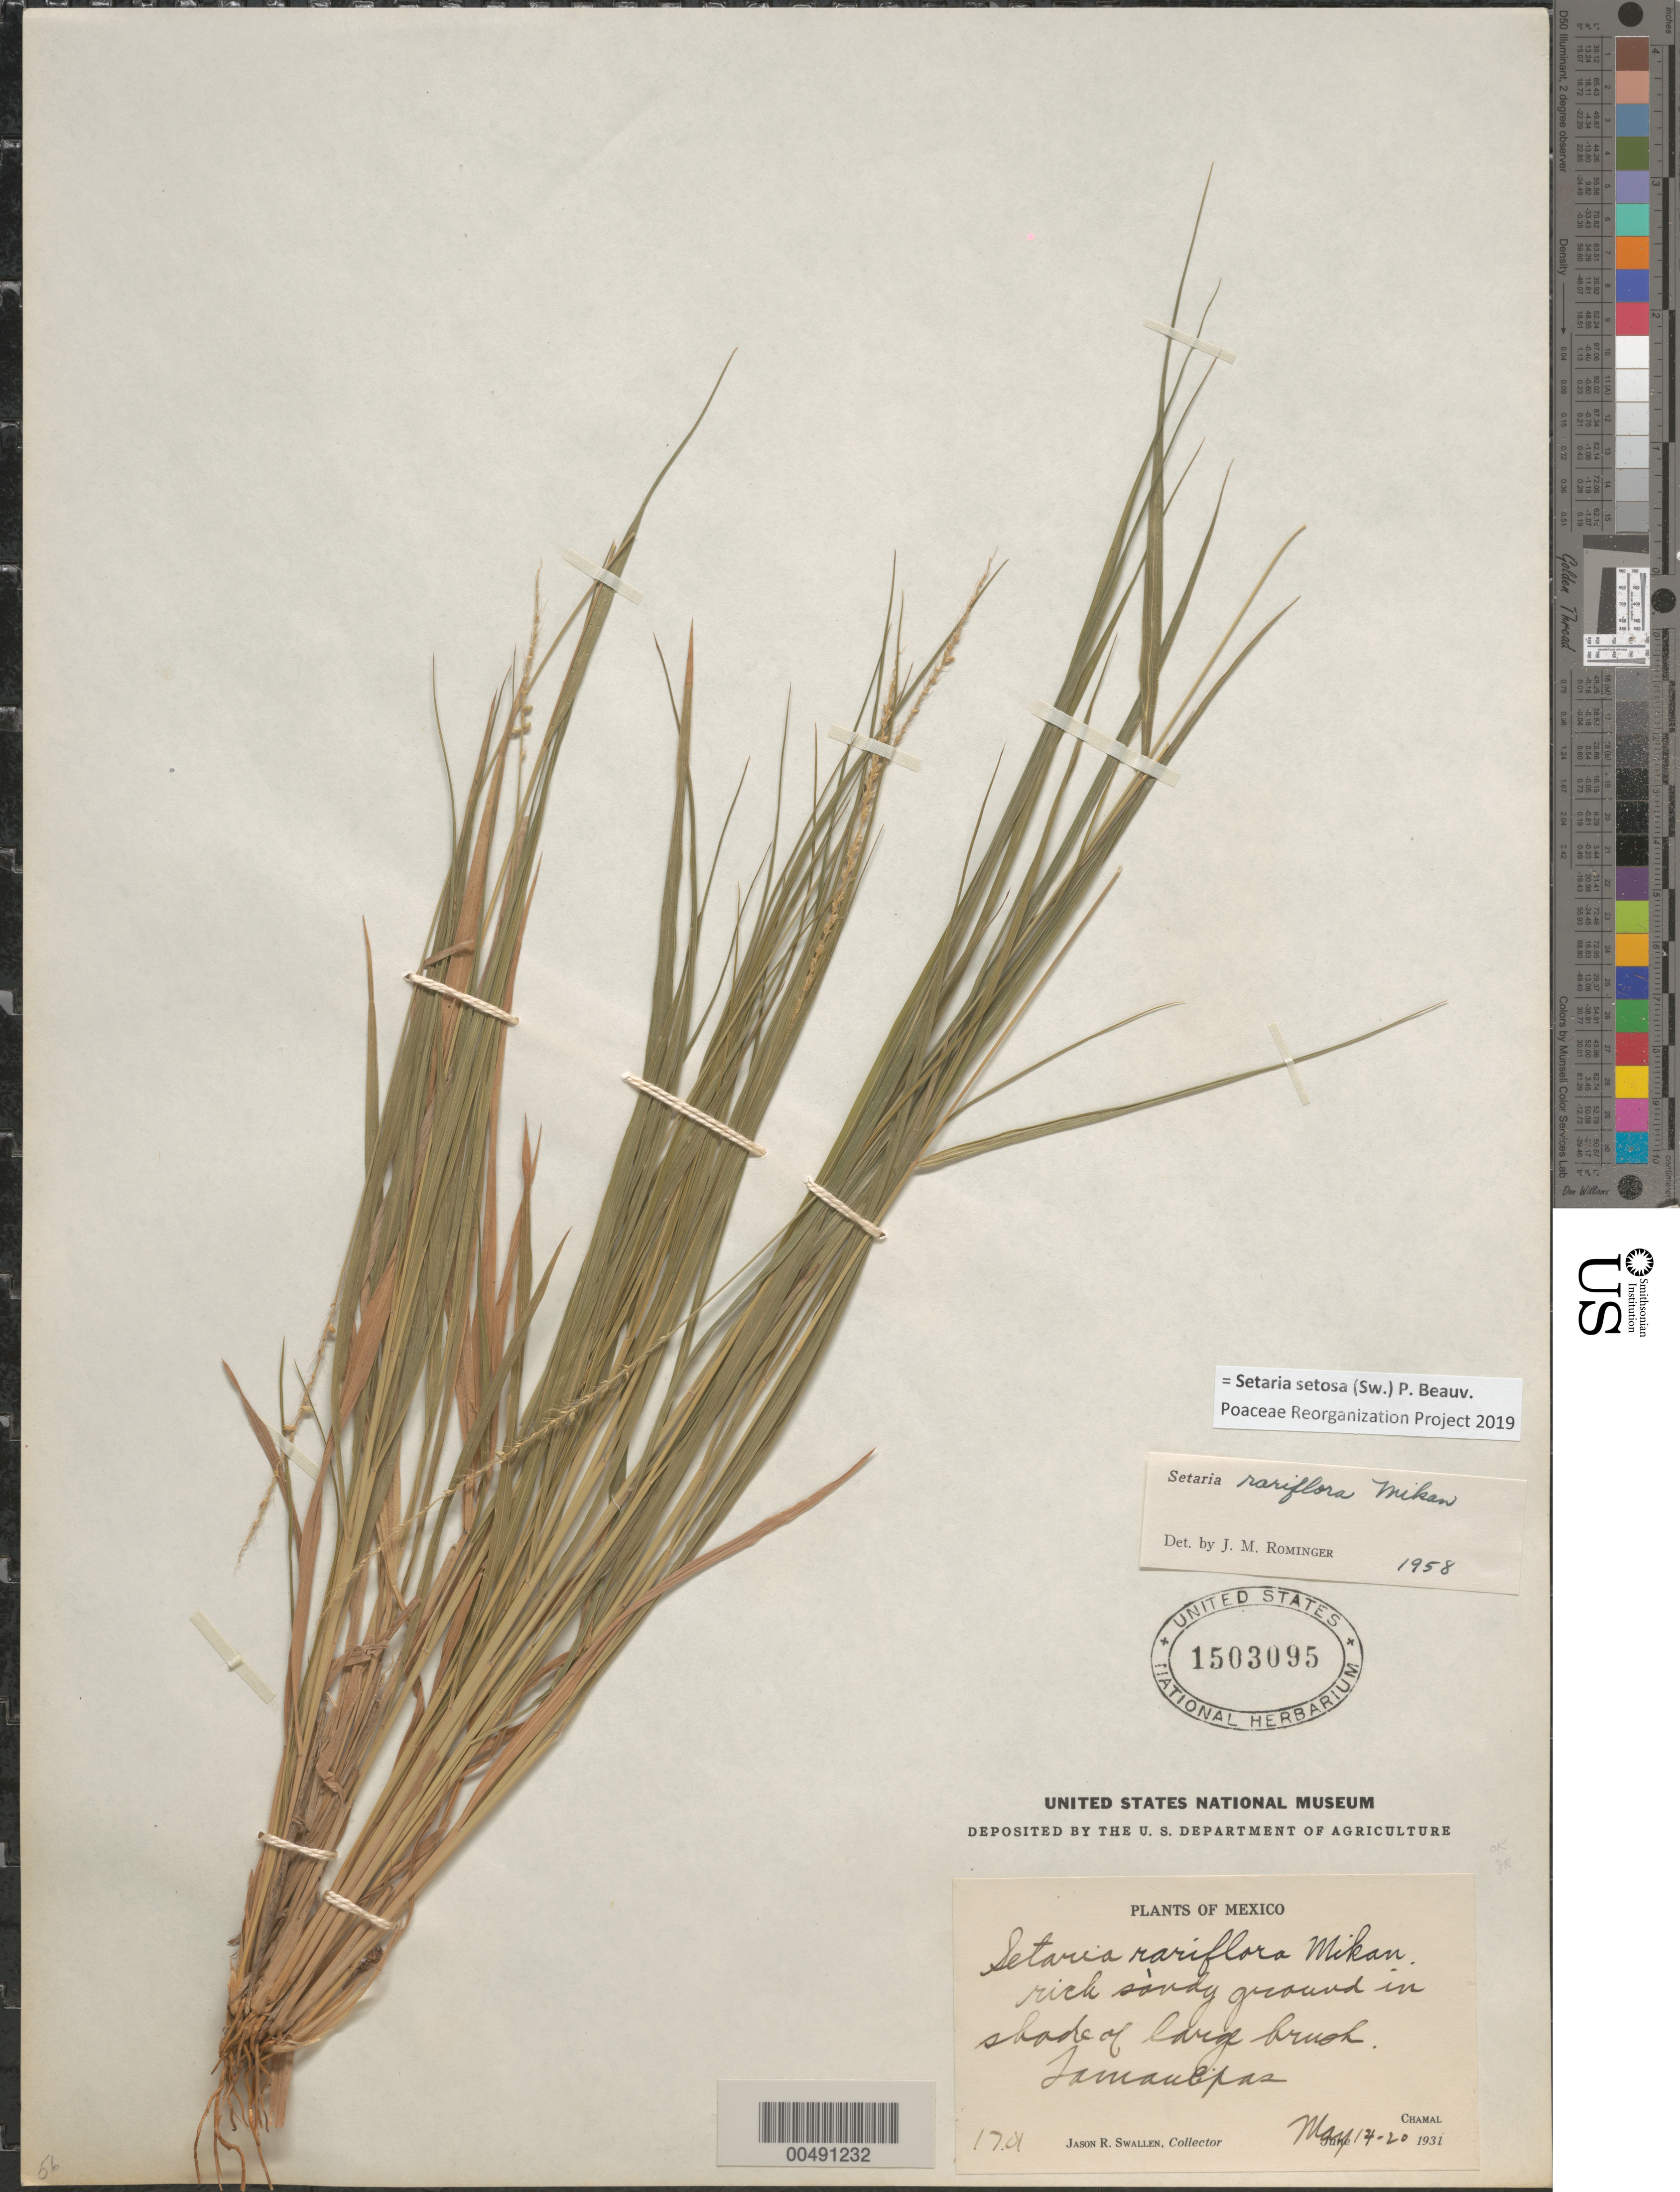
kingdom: Plantae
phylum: Tracheophyta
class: Liliopsida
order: Poales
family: Poaceae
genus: Setaria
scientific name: Setaria rariflora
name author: J.C. Mikan ex Trin. in Spreng.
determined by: Rominger, J. M.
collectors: J. R. Swallen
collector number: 1701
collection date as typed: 14 May 1931 to 20 May 1931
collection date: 1931-05-14/1931-05-20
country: Mexico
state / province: Tamaulipas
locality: Chamal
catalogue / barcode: US 1503095